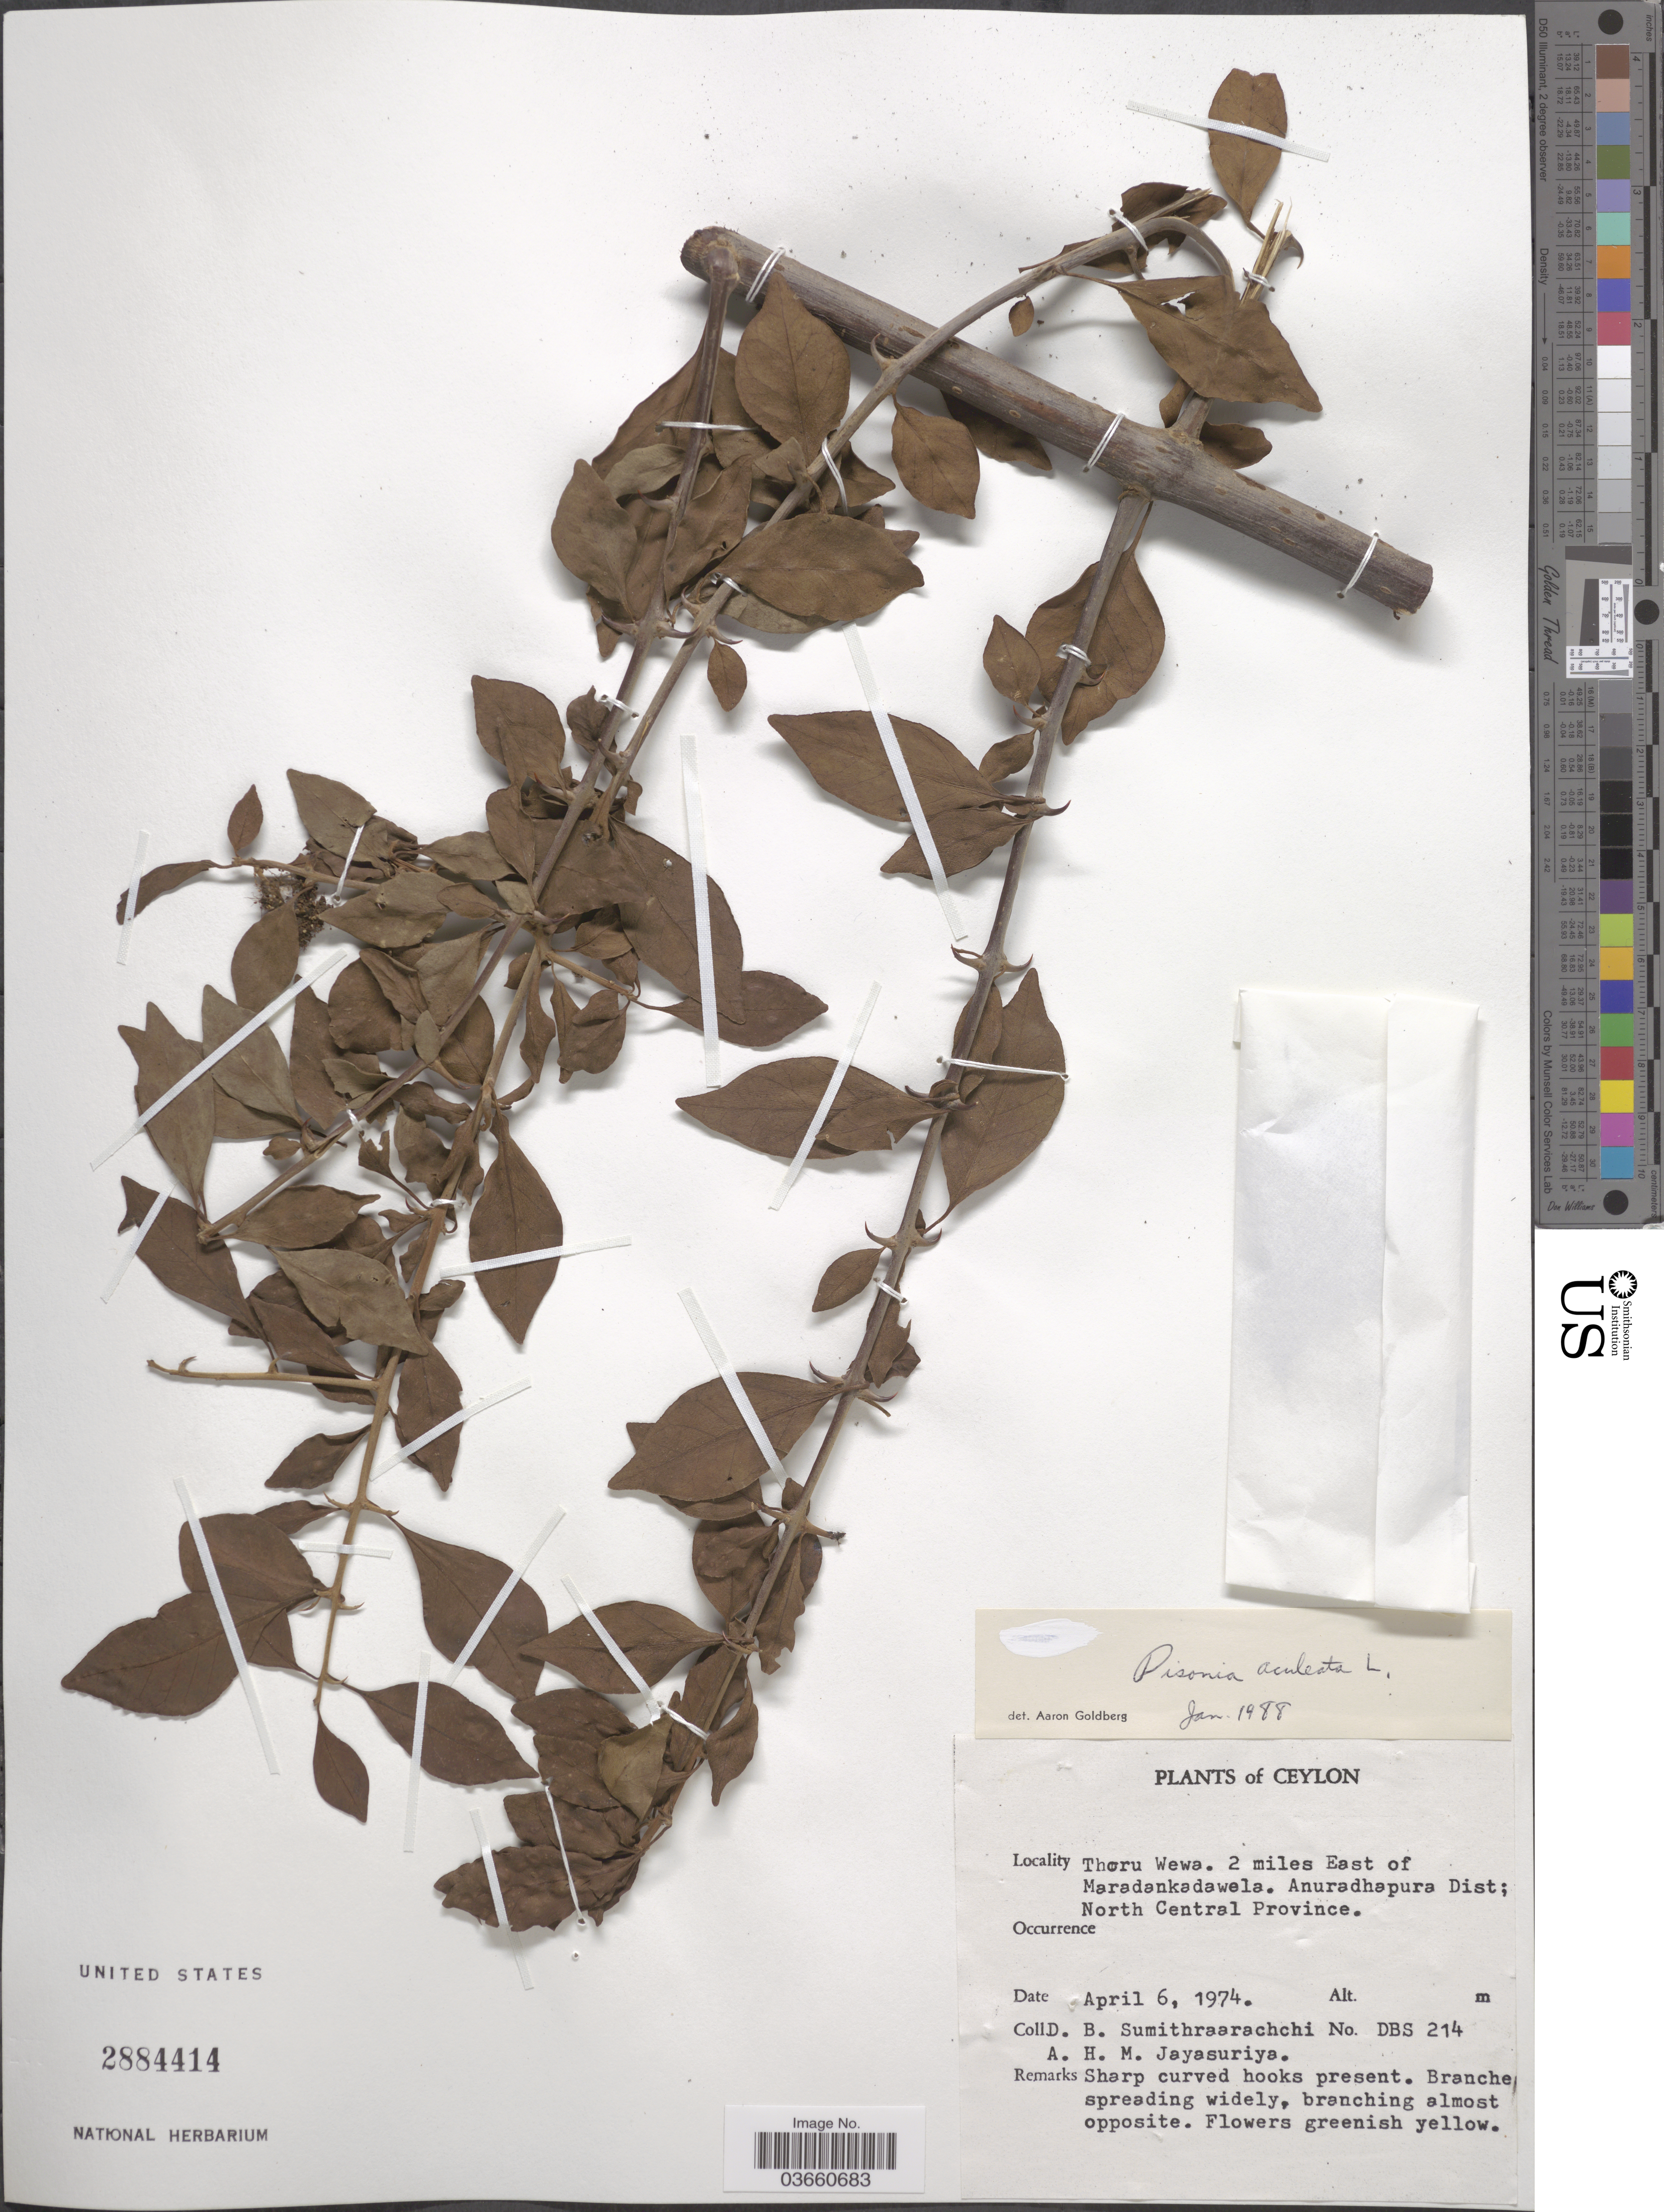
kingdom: Plantae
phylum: Tracheophyta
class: Magnoliopsida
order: Caryophyllales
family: Nyctaginaceae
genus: Pisonia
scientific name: Pisonia aculeata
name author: L.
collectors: D. B. Sumithraarachchi & A. H. Jayasuriya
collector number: DBS214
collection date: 1974-04-06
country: Sri Lanka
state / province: North Central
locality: Ceylon. Thoru Wewa. 2 miles East of Maradankadawela. Anuradhapura Dist.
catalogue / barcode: US 2884414